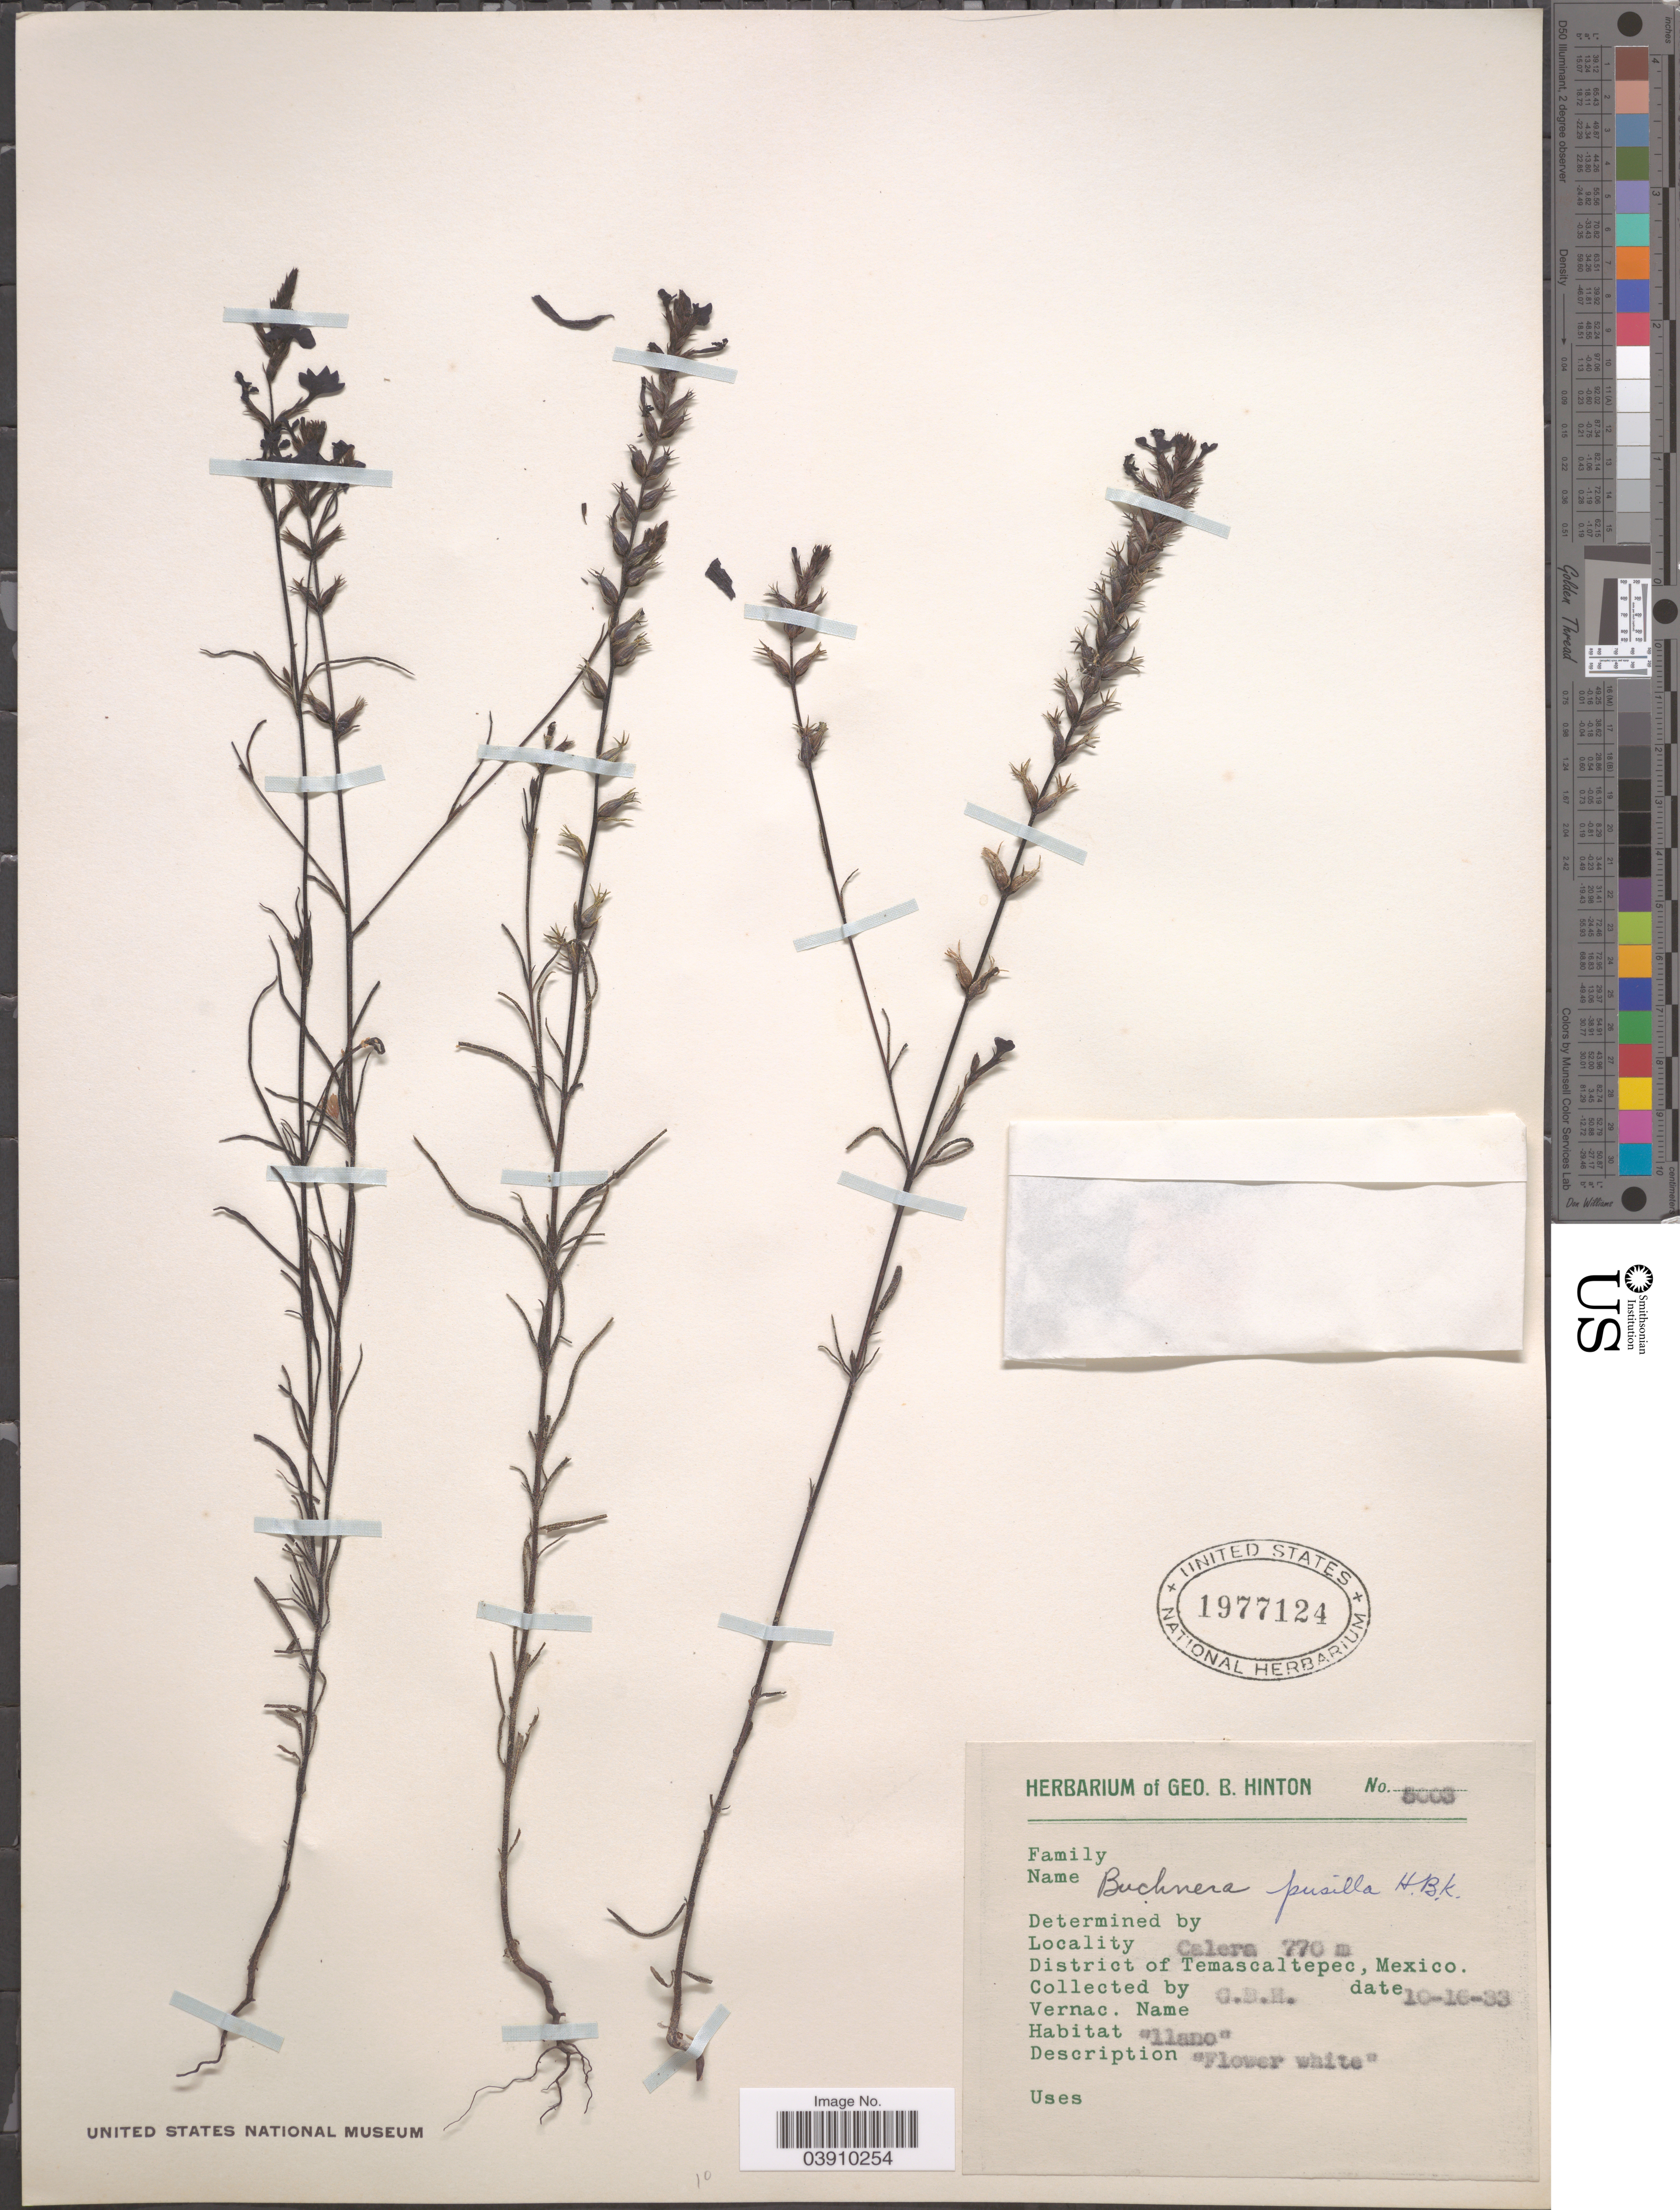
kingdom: Plantae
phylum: Tracheophyta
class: Magnoliopsida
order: Lamiales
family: Orobanchaceae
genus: Buchnera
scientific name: Buchnera pusilla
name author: Kunth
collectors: G. B. Hinton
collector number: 5003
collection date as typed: Transcribed d/m/y: 16/10/33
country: Mexico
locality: Calera. District of Temascaltepec.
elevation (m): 770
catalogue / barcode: US 1977124